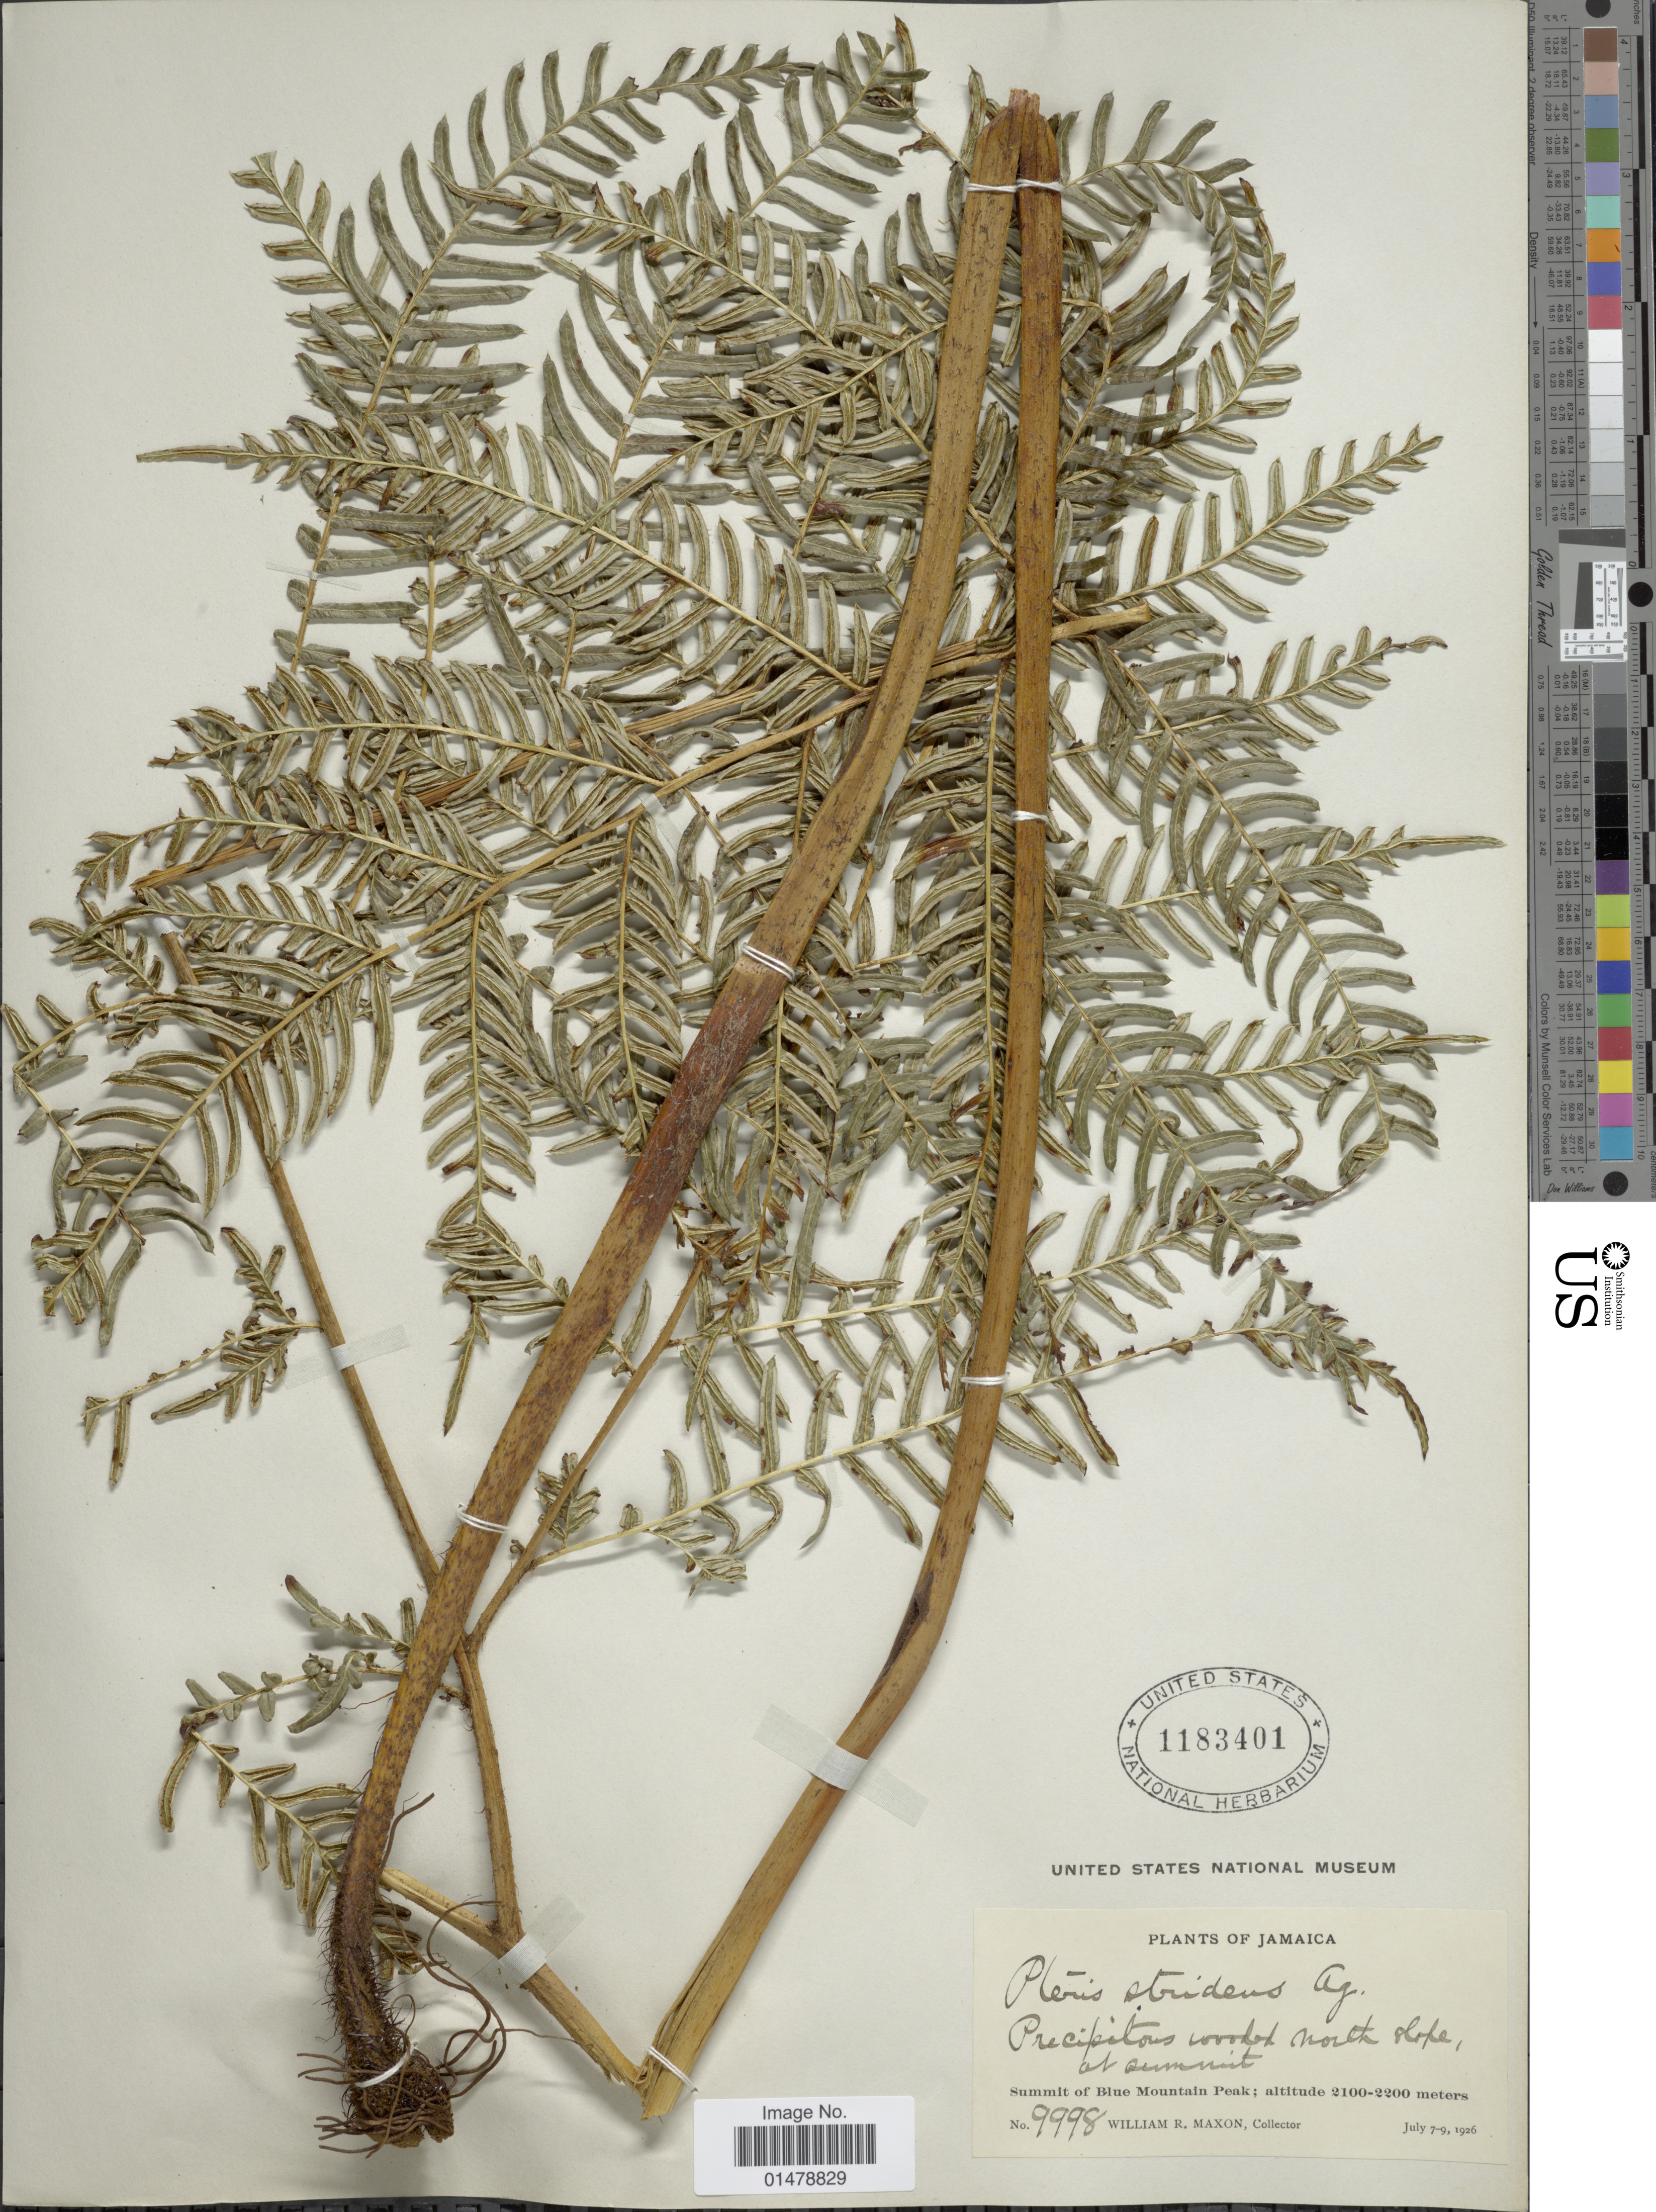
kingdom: Plantae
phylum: Tracheophyta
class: Polypodiopsida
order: Polypodiales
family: Pteridaceae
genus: Pteris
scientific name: Pteris stridens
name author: J. Agardh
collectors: W. R. Maxon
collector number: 9998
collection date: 1926-07-07/1926-07-09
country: Jamaica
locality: Summit of Blue Mountain Peak. North slope at summit.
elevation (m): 2100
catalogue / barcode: US 1183041